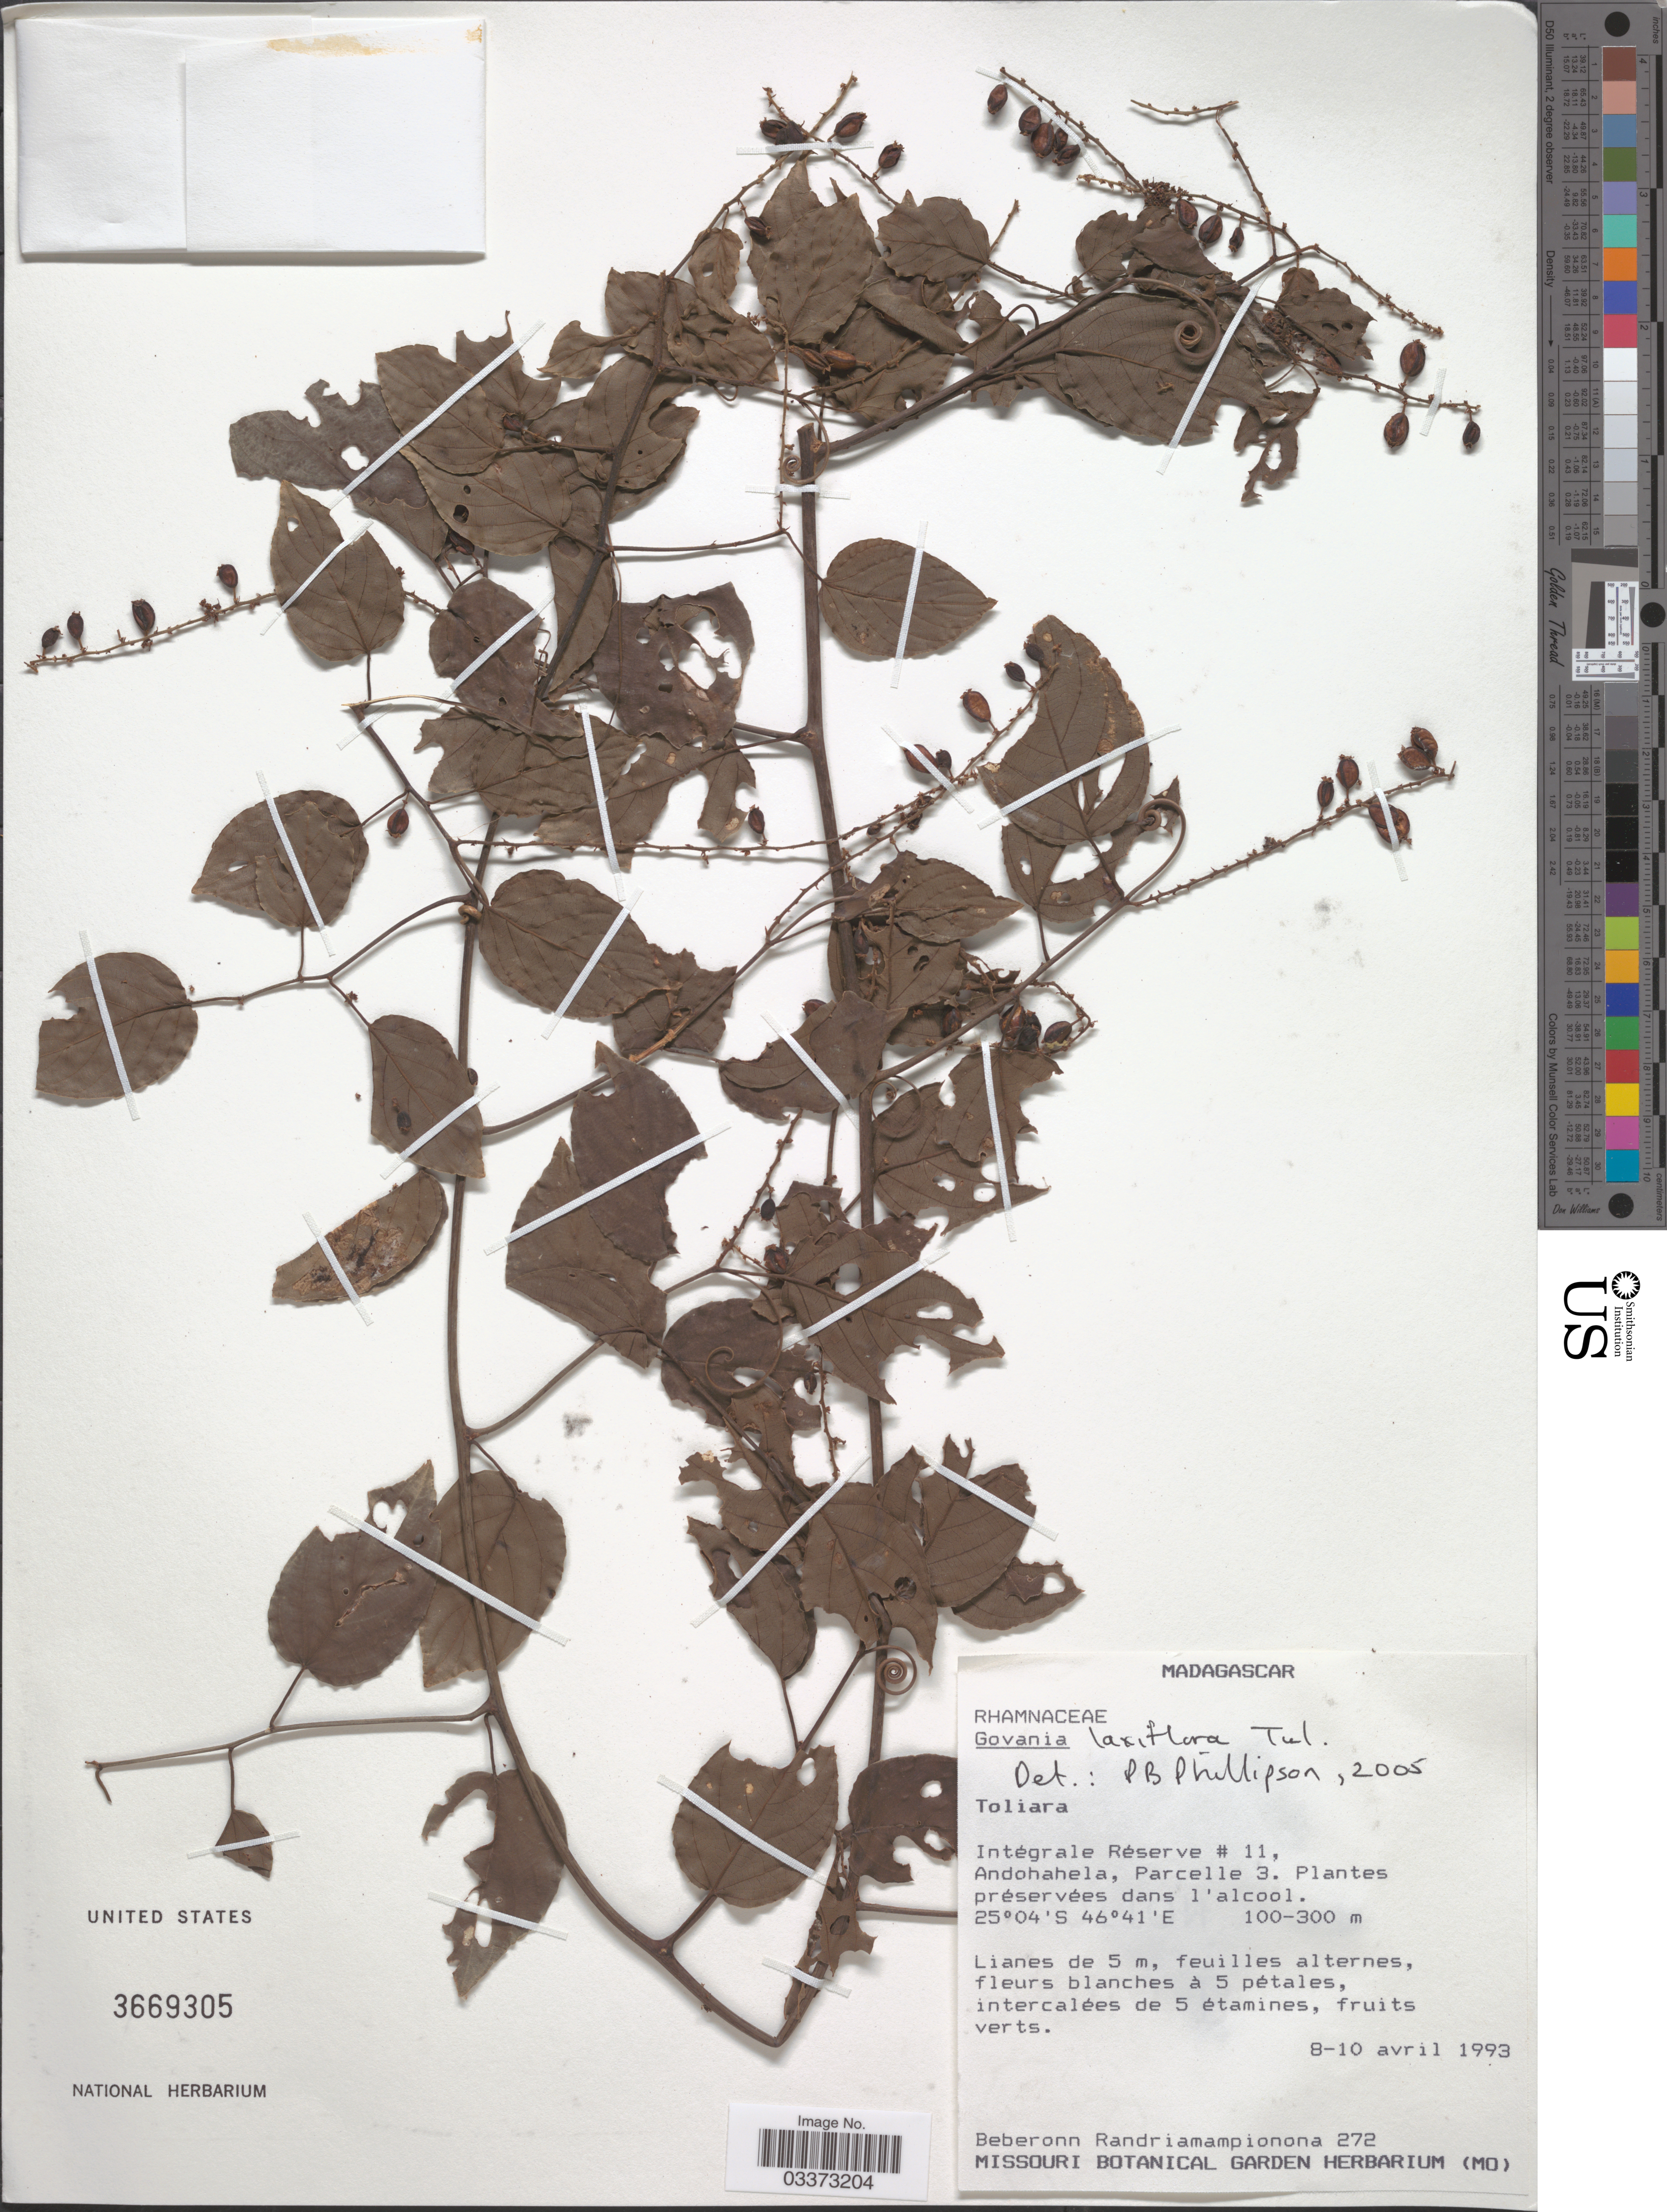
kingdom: Plantae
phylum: Tracheophyta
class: Magnoliopsida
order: Rosales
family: Rhamnaceae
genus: Gouania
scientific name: Gouania laxiflora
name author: Tul.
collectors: B. Randriamampionona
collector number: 272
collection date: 1993-04-08/1993-04-10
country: Madagascar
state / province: Anosy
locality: Intégrale Réserve # 11, Andohahela, Parcelle 3.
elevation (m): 100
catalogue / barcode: US 3669305